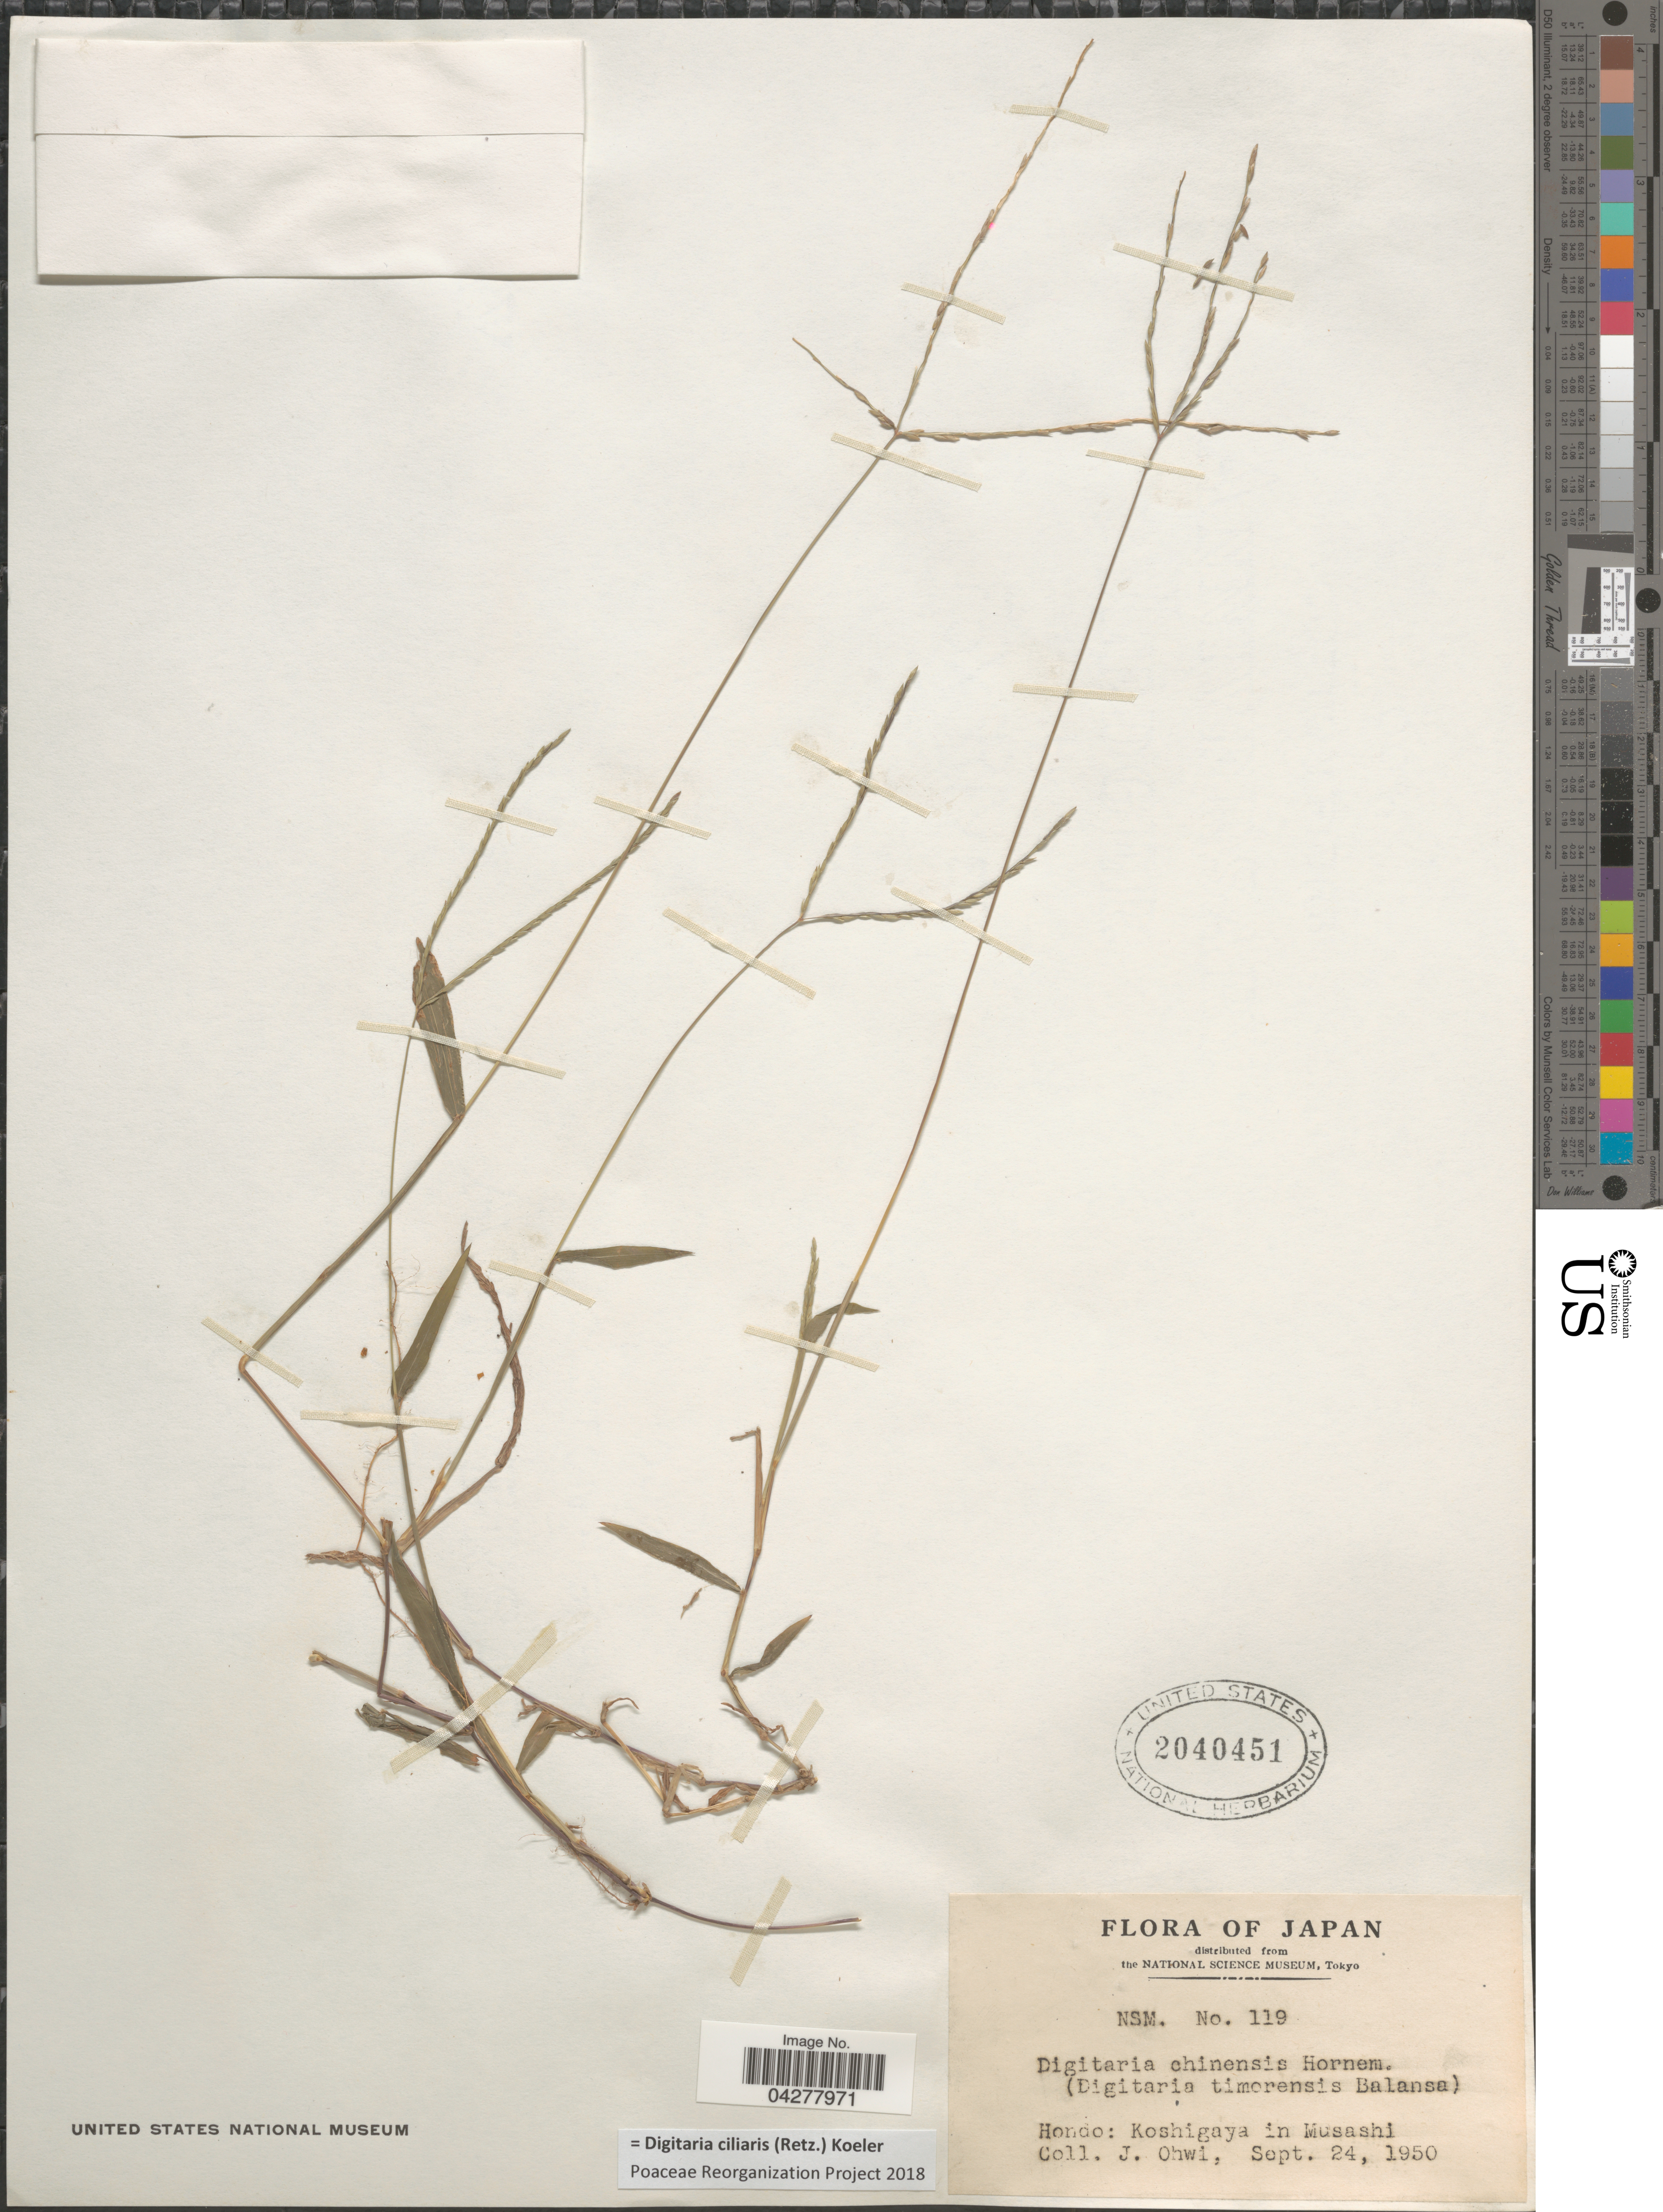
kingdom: Plantae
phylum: Tracheophyta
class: Liliopsida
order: Poales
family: Poaceae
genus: Digitaria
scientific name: Digitaria ciliaris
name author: (Retz.) Koeler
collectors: J. Ohwi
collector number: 119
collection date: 1950-09-24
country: Japan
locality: Hondo: Koshigaya in Musashi.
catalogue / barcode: US 2040451